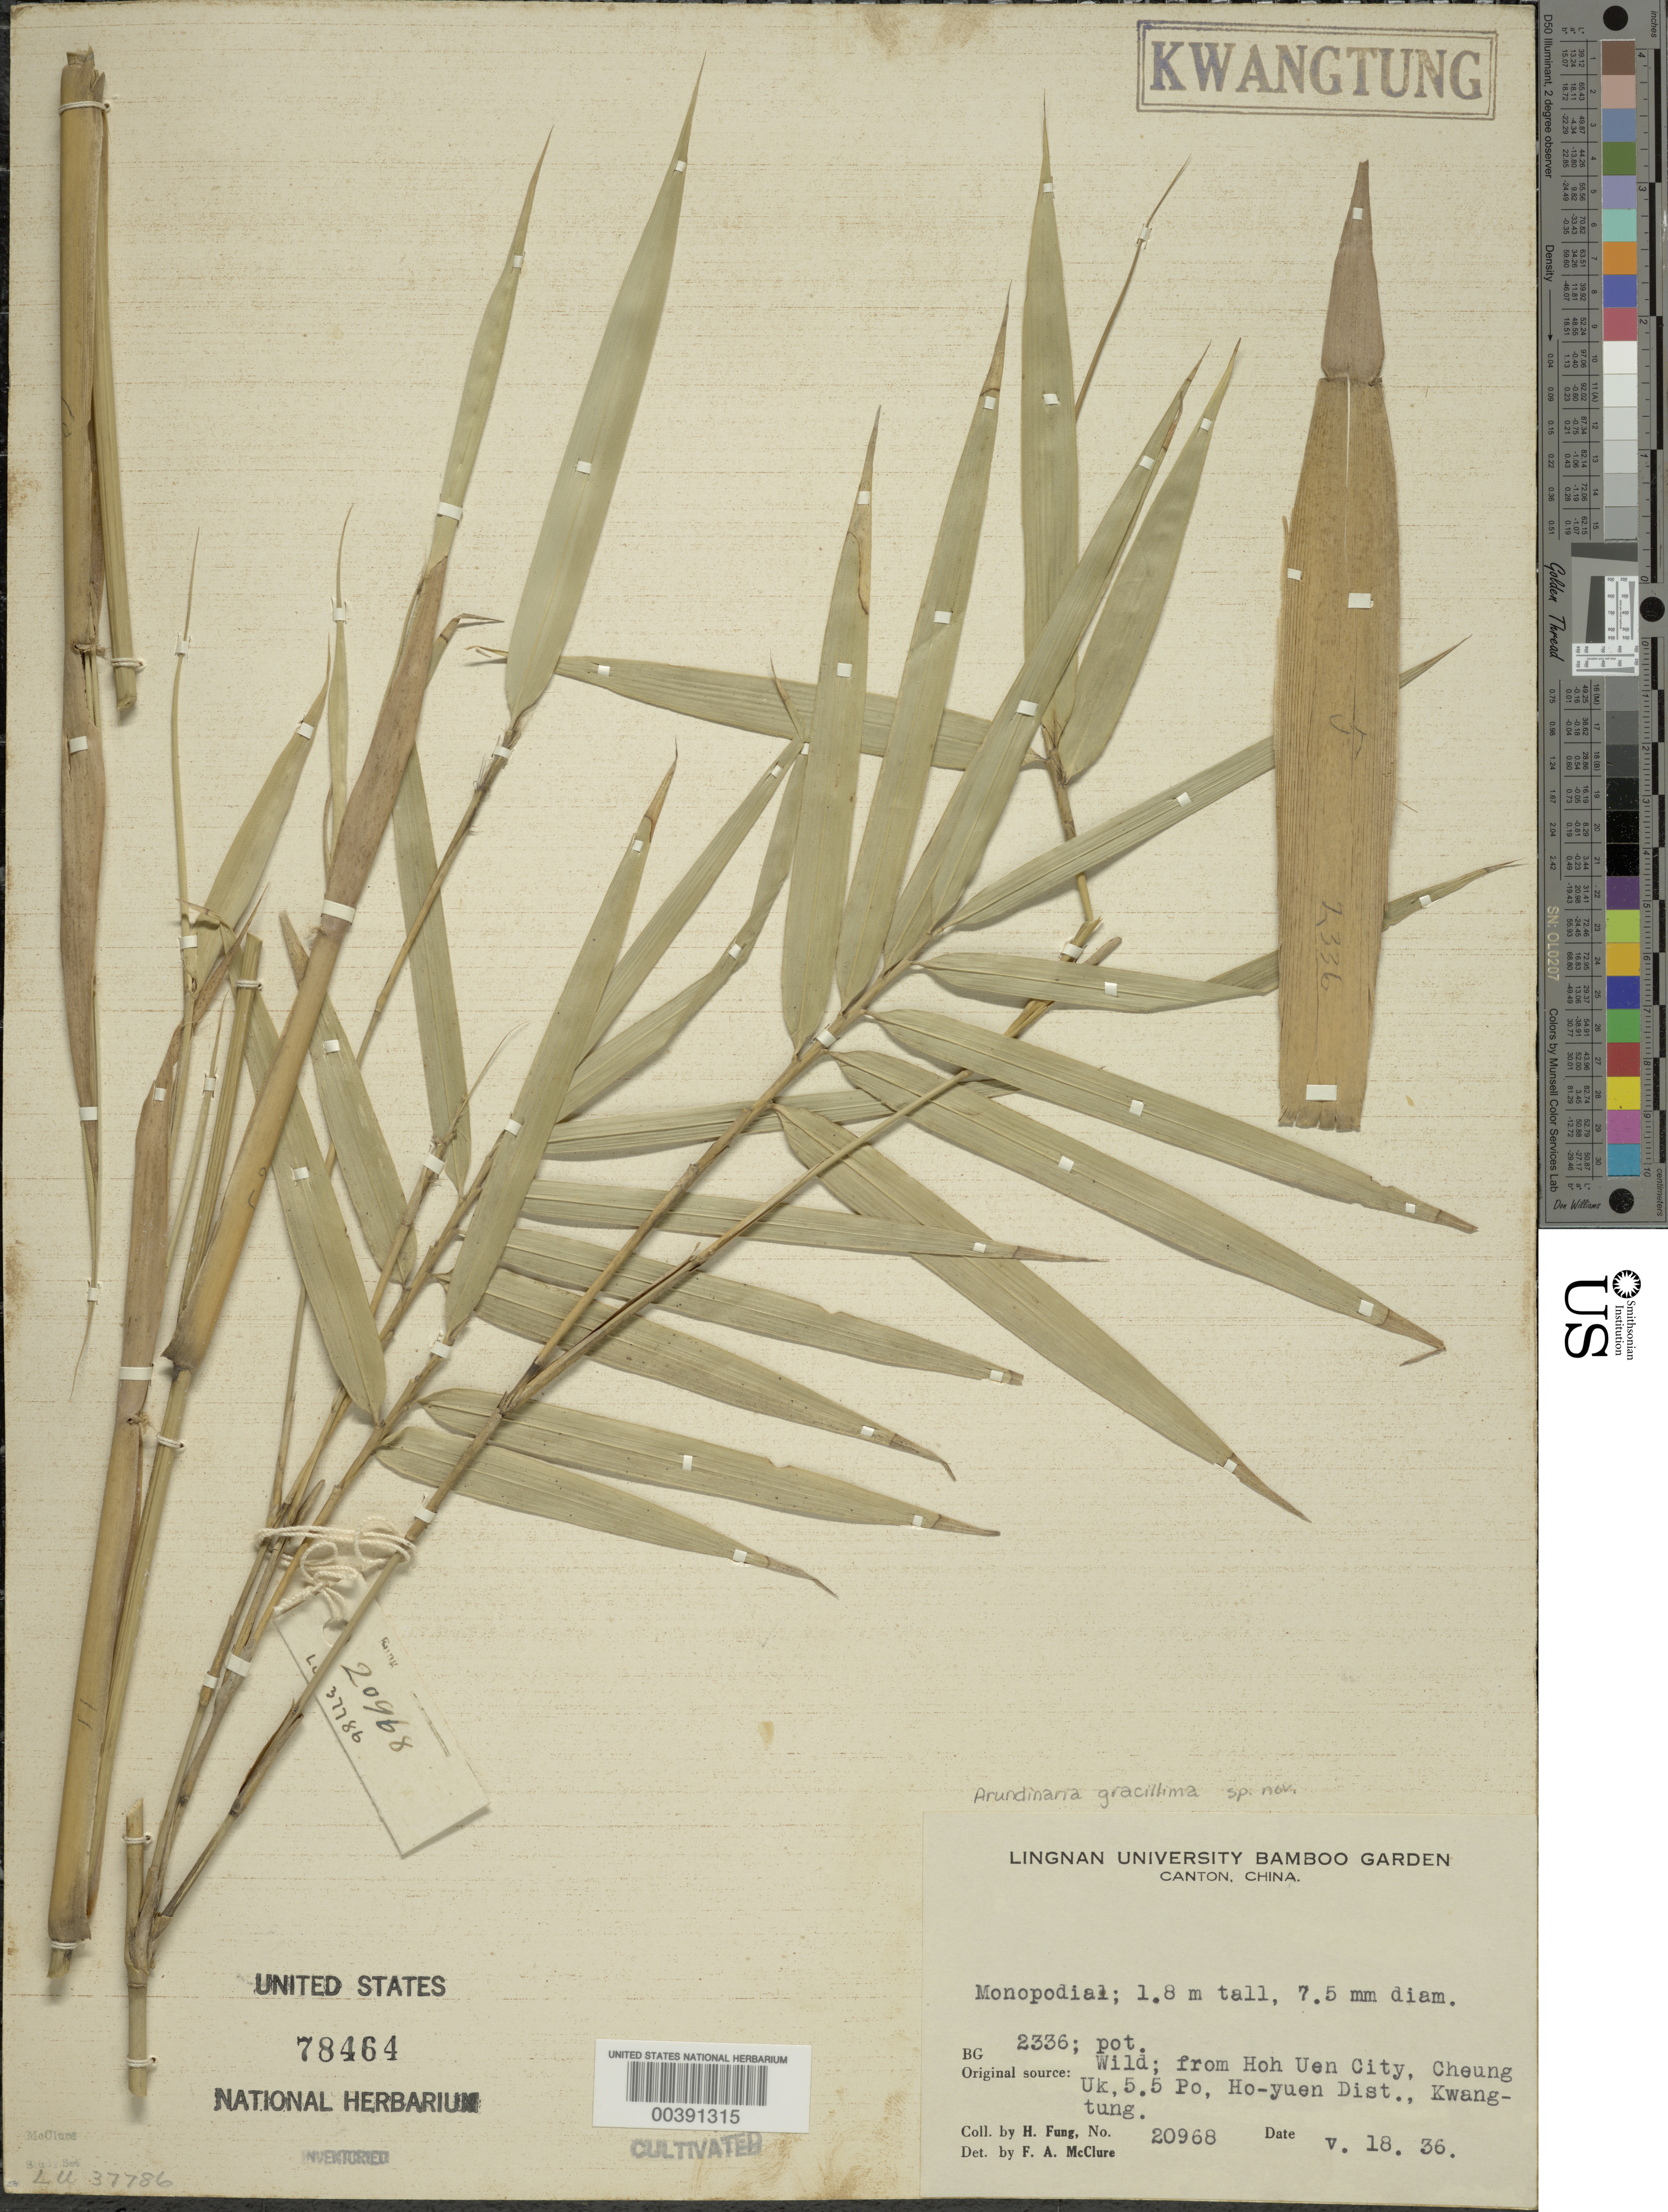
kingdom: Plantae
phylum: Tracheophyta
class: Liliopsida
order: Poales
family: Poaceae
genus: Arundinaria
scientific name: Arundinaria sp.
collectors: H. L. Fung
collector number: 20968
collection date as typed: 18 May 1936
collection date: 1936-05-18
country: China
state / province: Guangdong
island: Honam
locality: Lingnan University Bamboo Garden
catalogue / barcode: US 78464